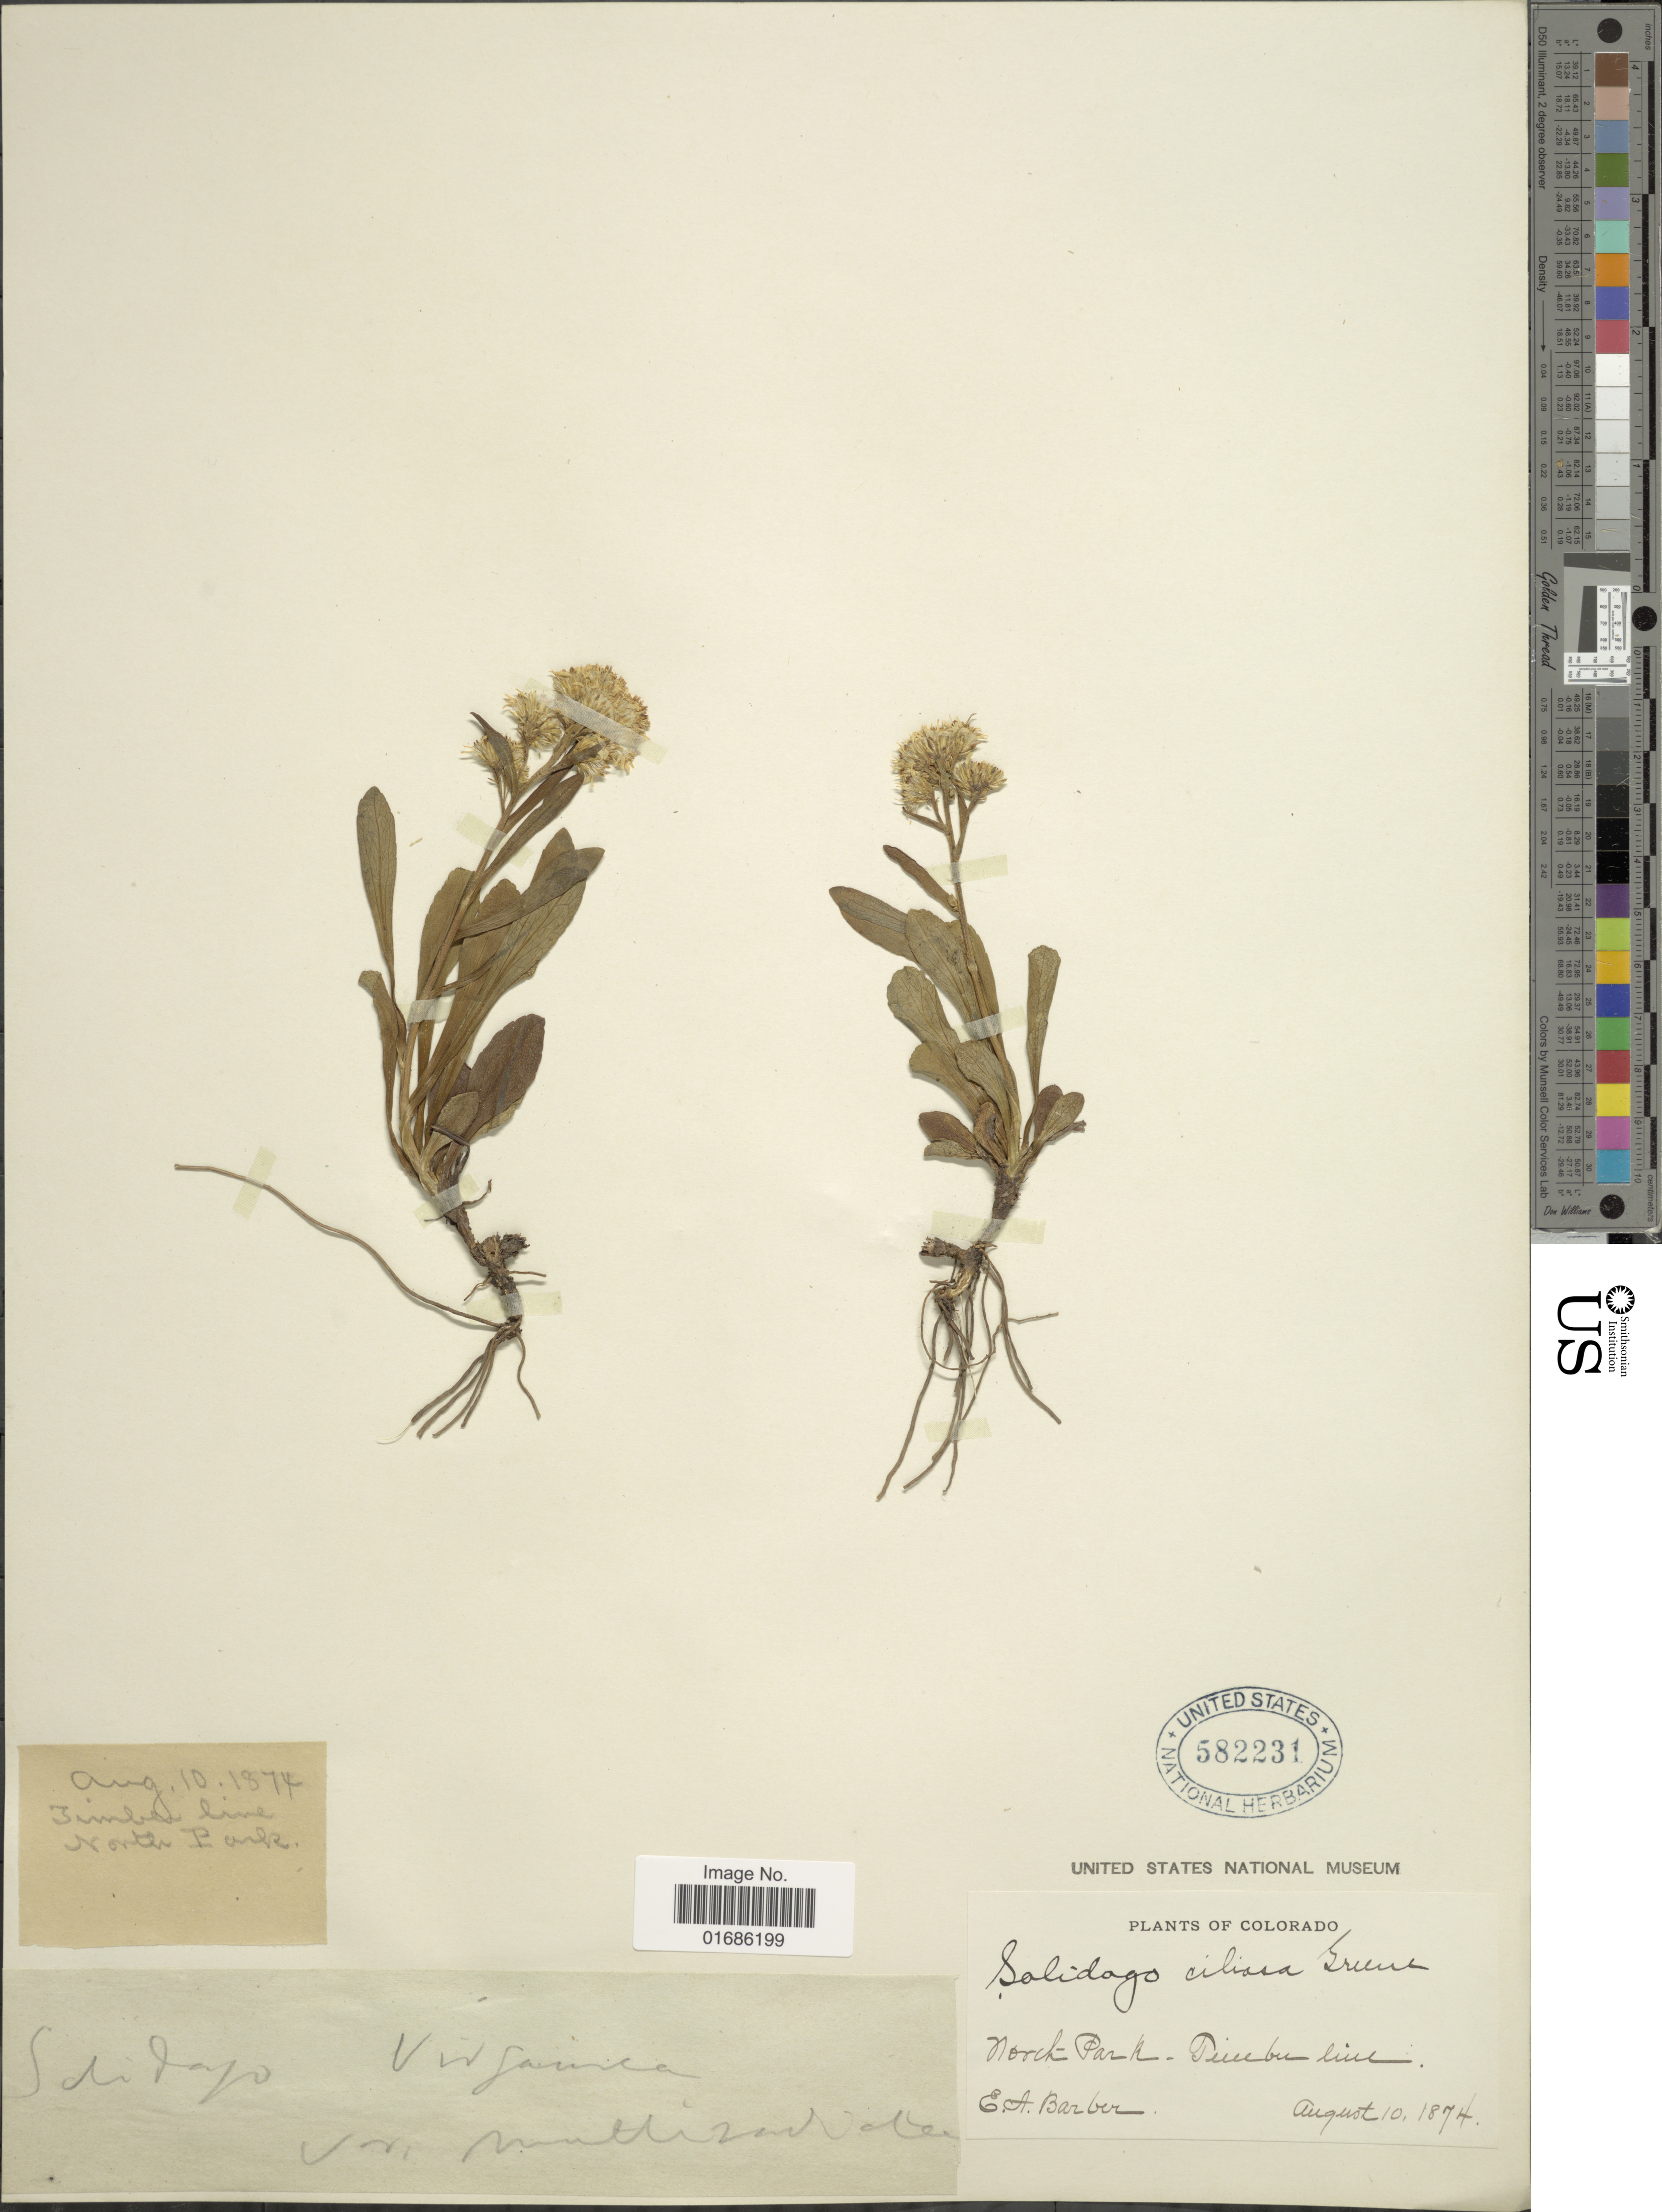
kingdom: Plantae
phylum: Tracheophyta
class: Magnoliopsida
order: Asterales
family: Asteraceae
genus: Solidago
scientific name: Solidago ciliosa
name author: Greene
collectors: E. Barber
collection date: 1874-08-10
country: United States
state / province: Colorado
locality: North Park, Timberline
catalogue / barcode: US 582231